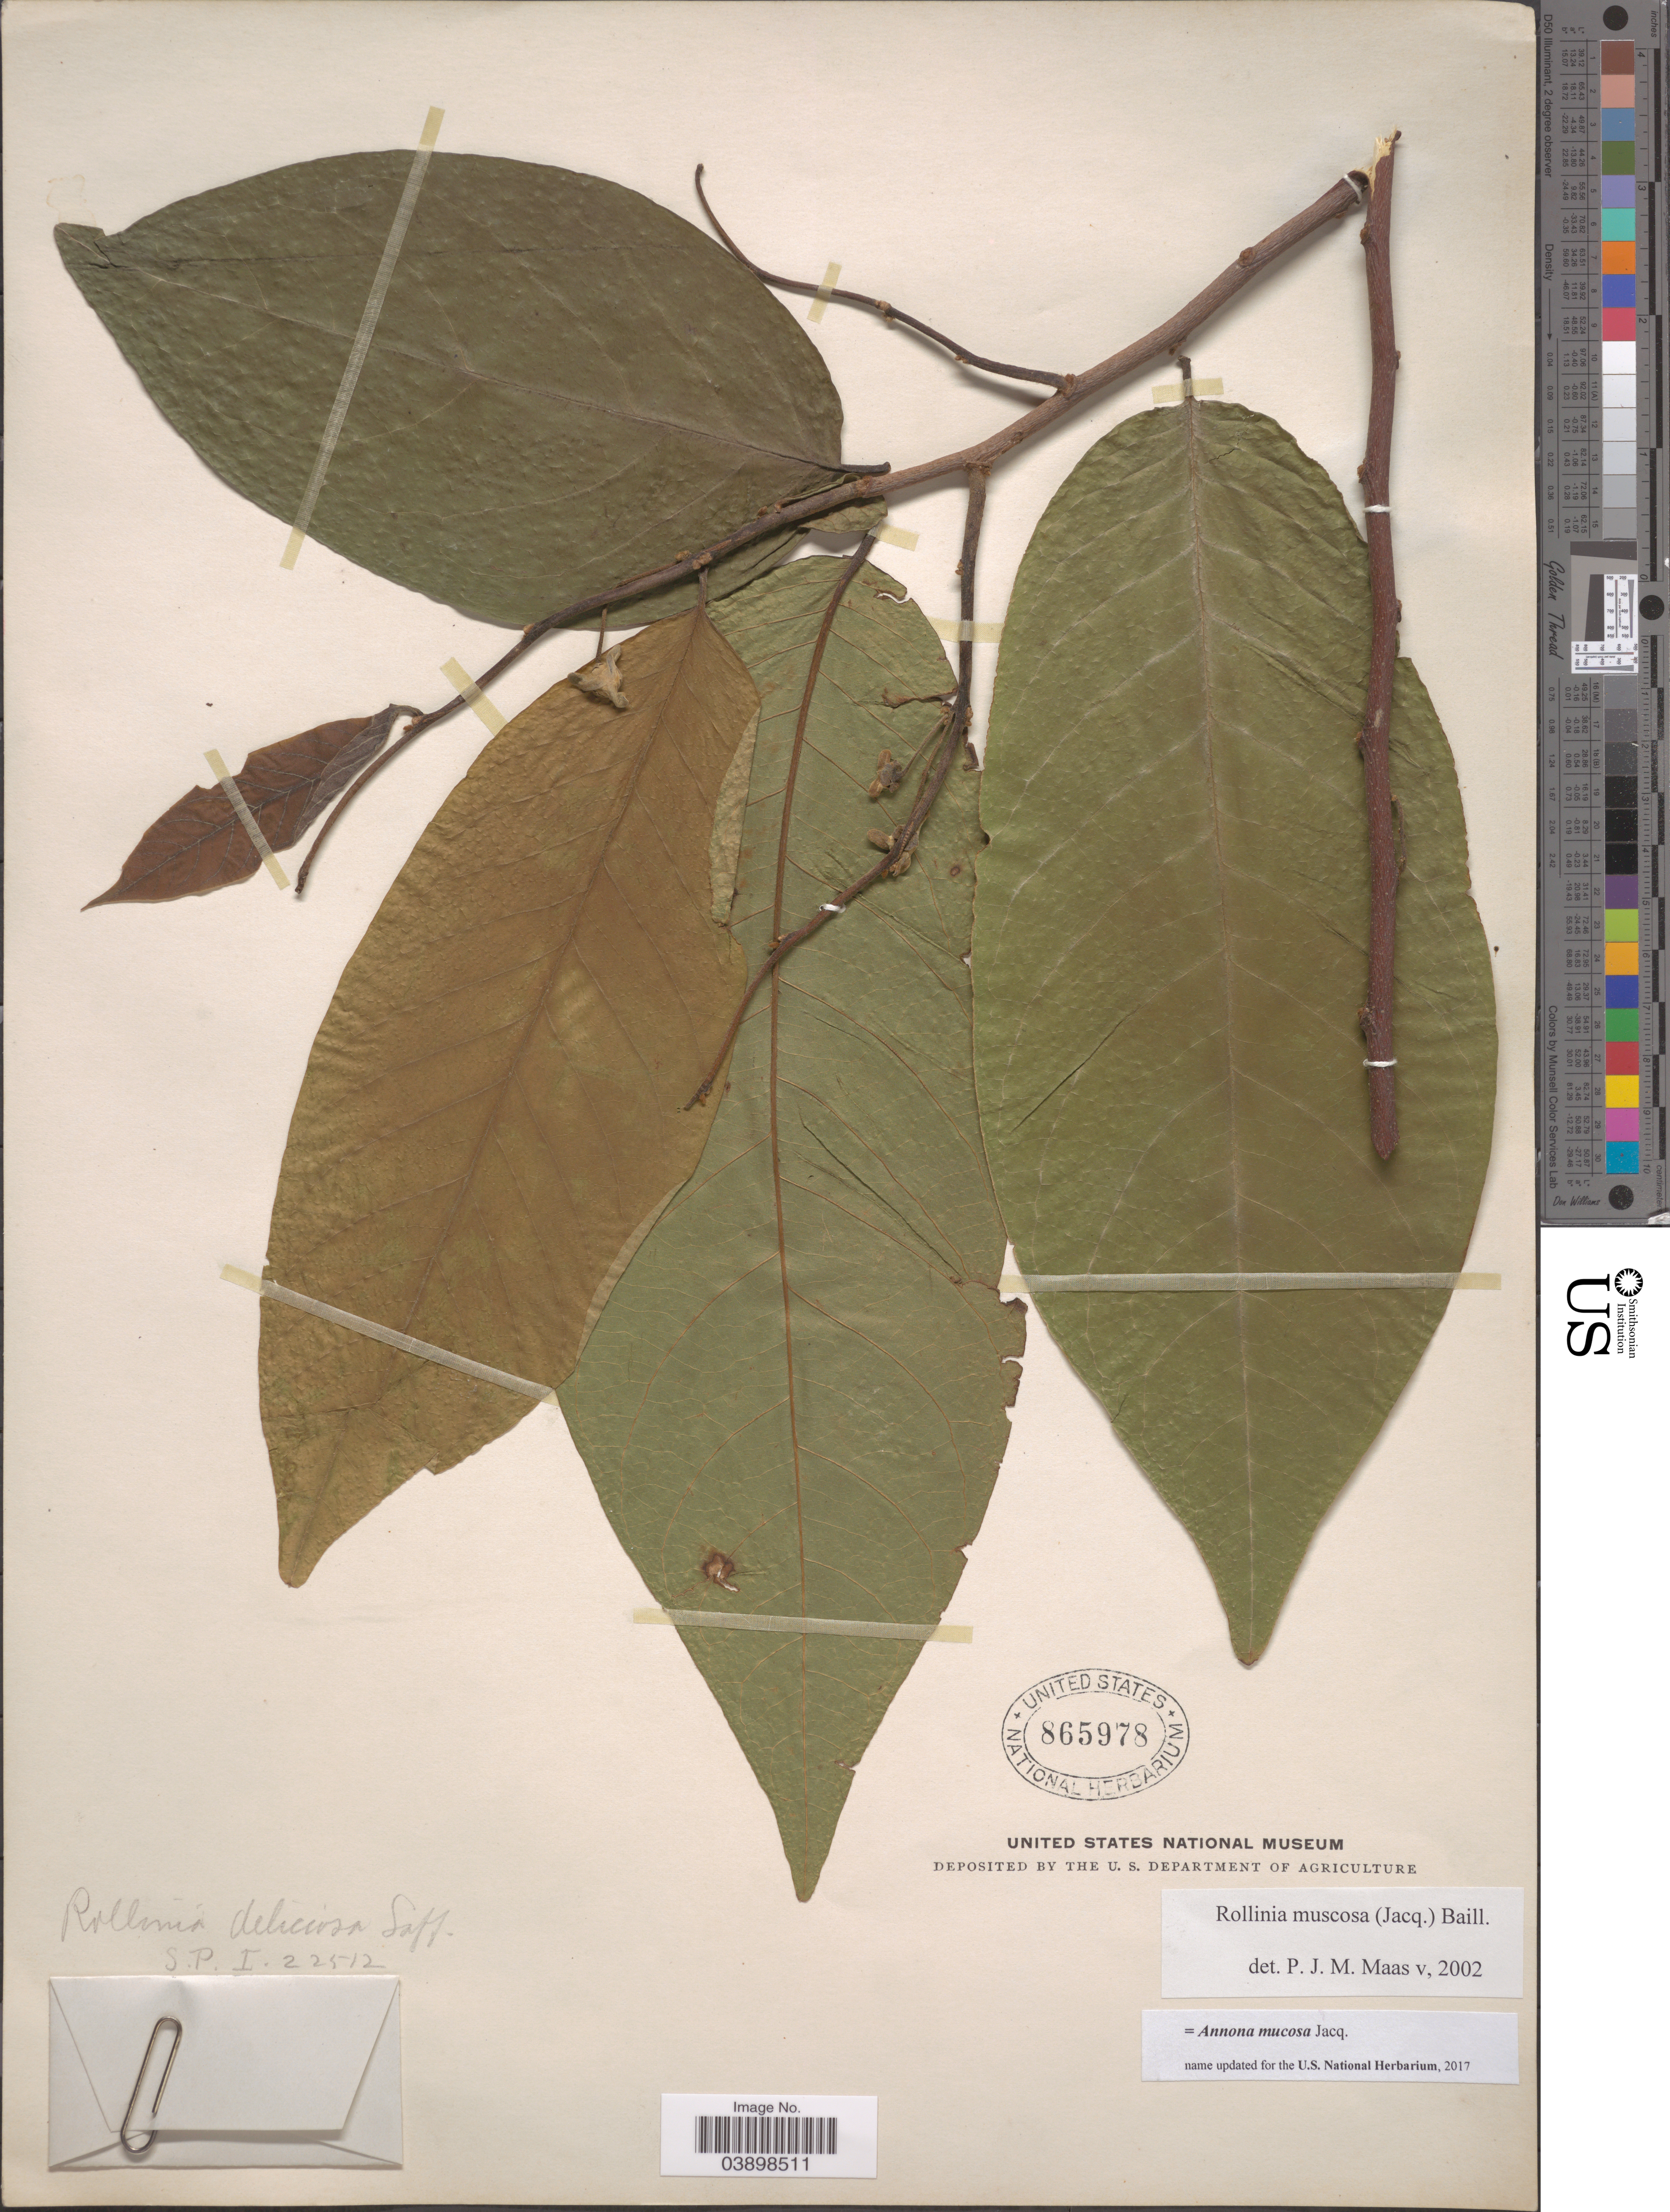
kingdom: Plantae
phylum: Tracheophyta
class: Magnoliopsida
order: Magnoliales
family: Annonaceae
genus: Annona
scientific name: Annona mucosa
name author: Jacq.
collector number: S.P.I.22512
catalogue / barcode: US 865978